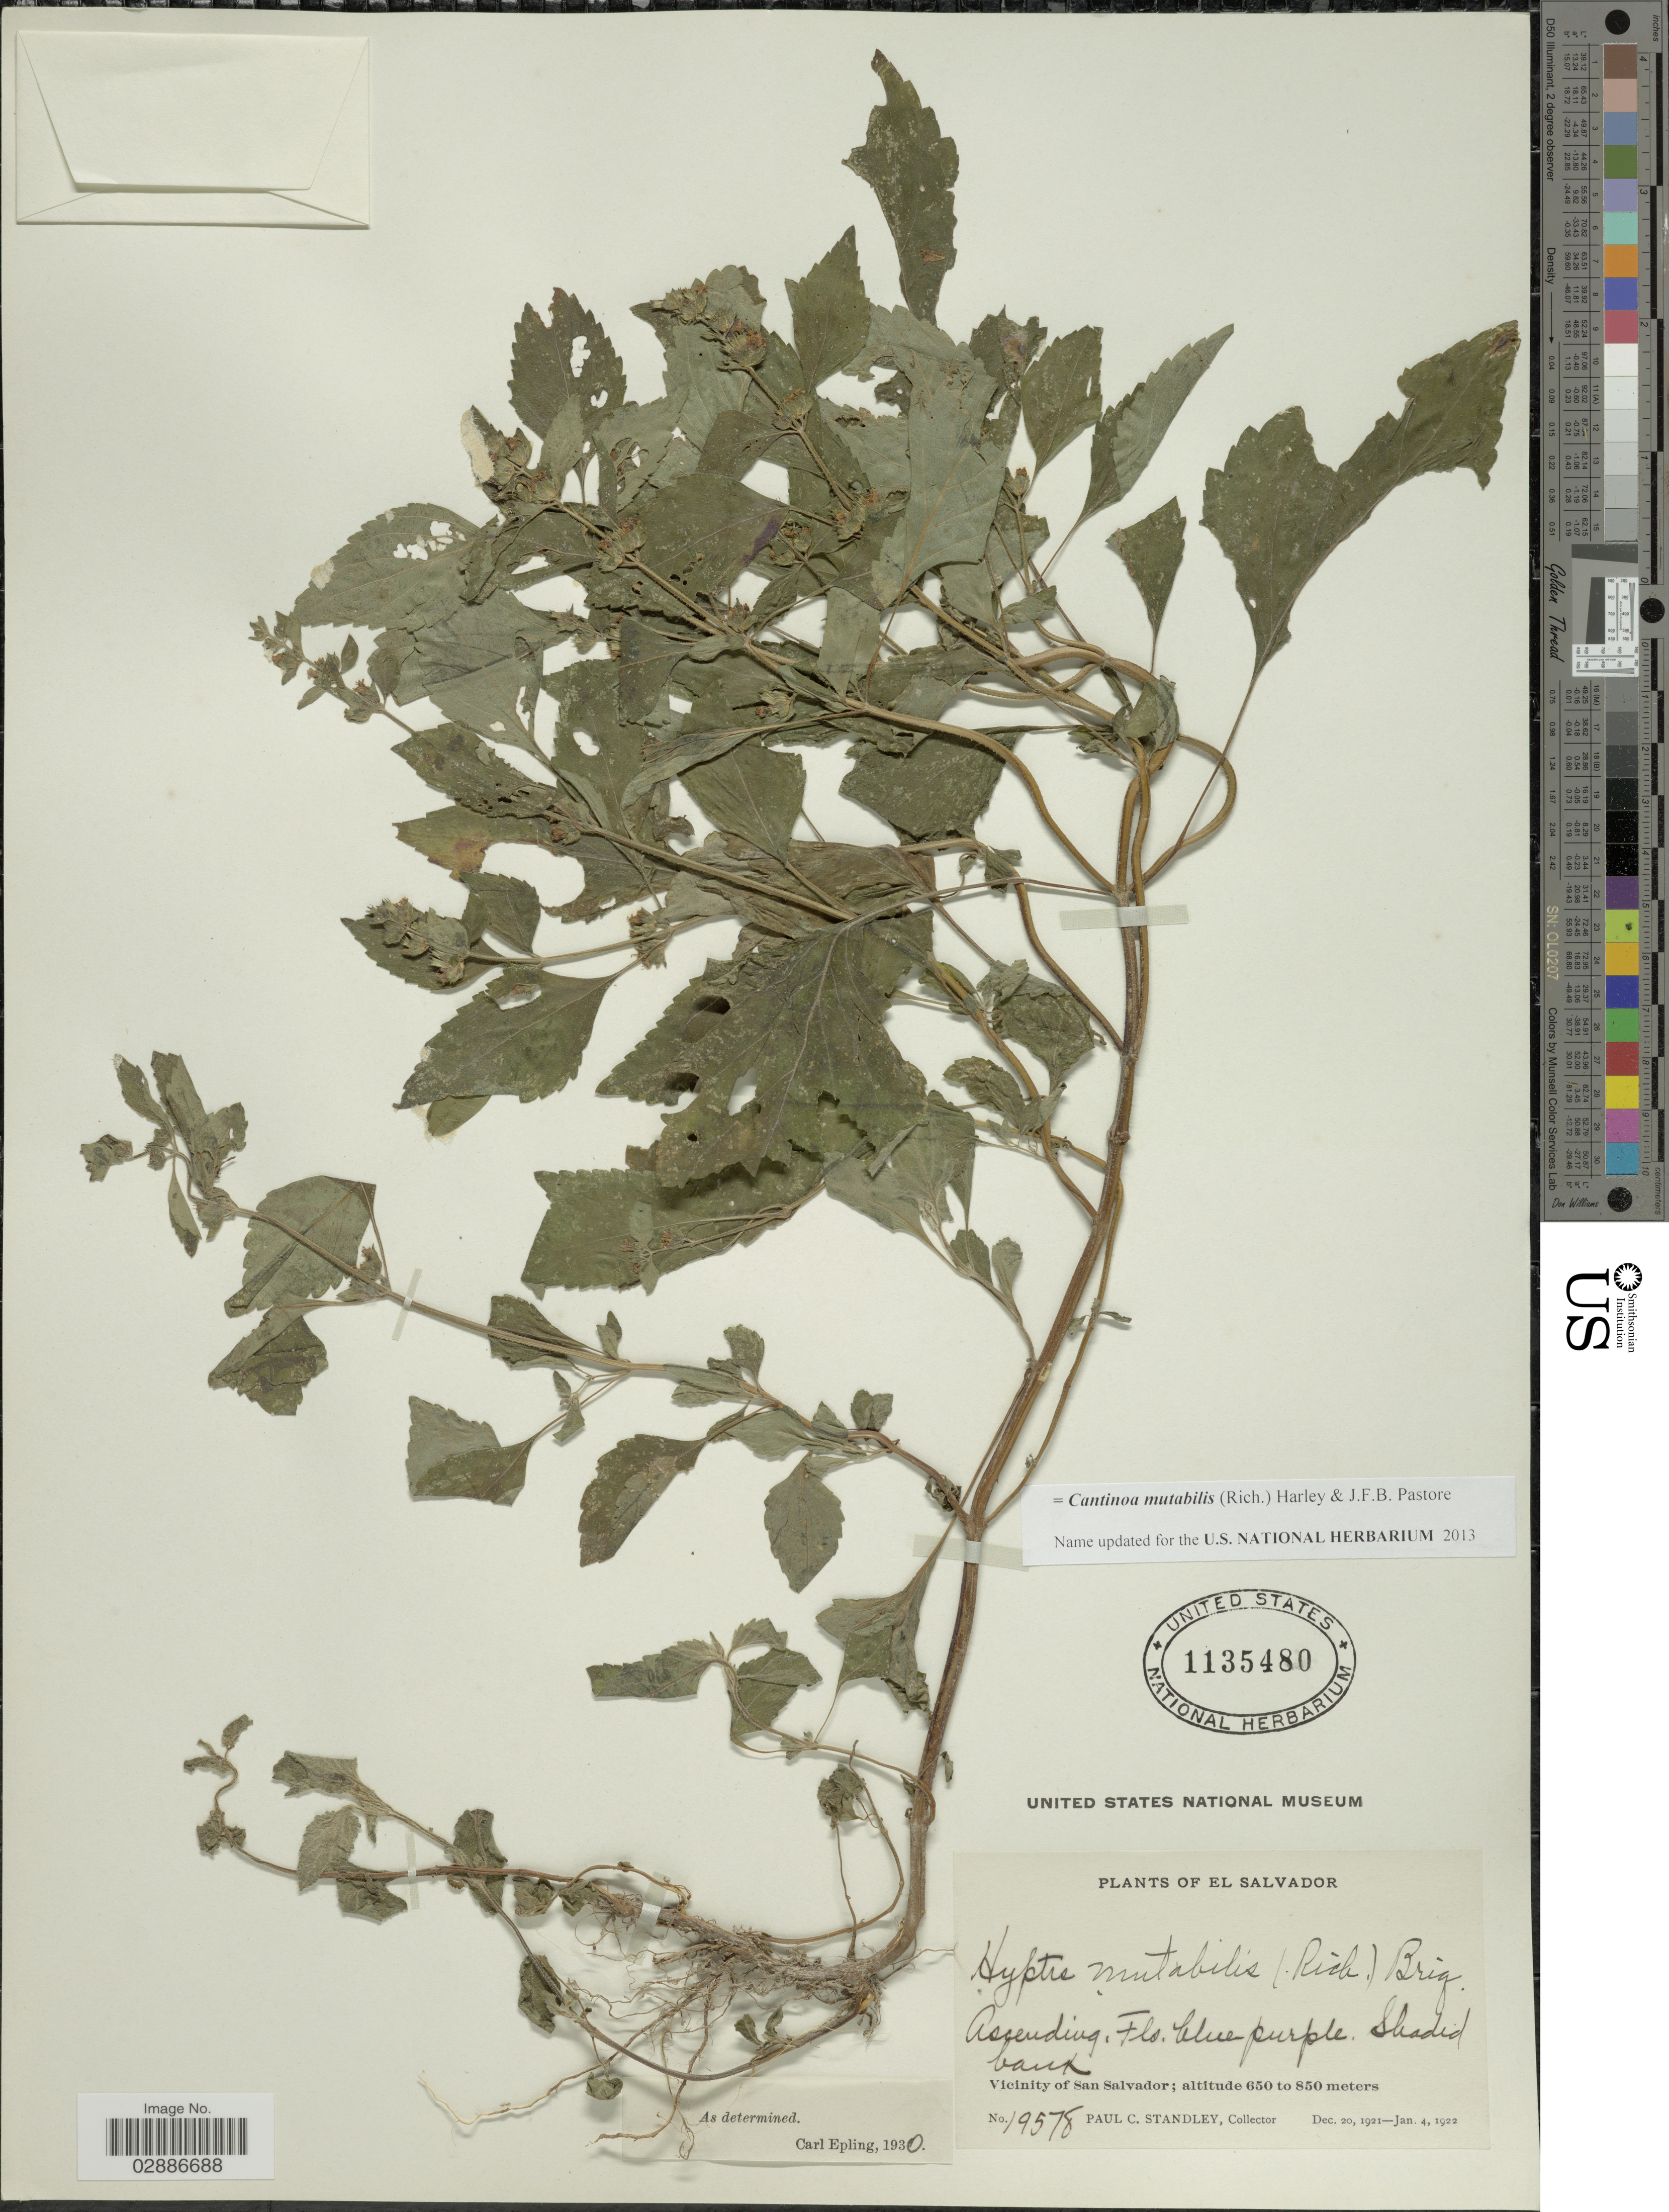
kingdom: Plantae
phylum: Tracheophyta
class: Magnoliopsida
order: Lamiales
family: Lamiaceae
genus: Cantinoa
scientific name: Cantinoa mutabilis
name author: (Epling) Harley & J.F.B. Pastore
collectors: P. C. Standley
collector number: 19578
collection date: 1921-12-20/1922-01-04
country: El Salvador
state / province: San Salvador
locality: Vicinity of San Salvador.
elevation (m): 650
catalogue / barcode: US 1135480